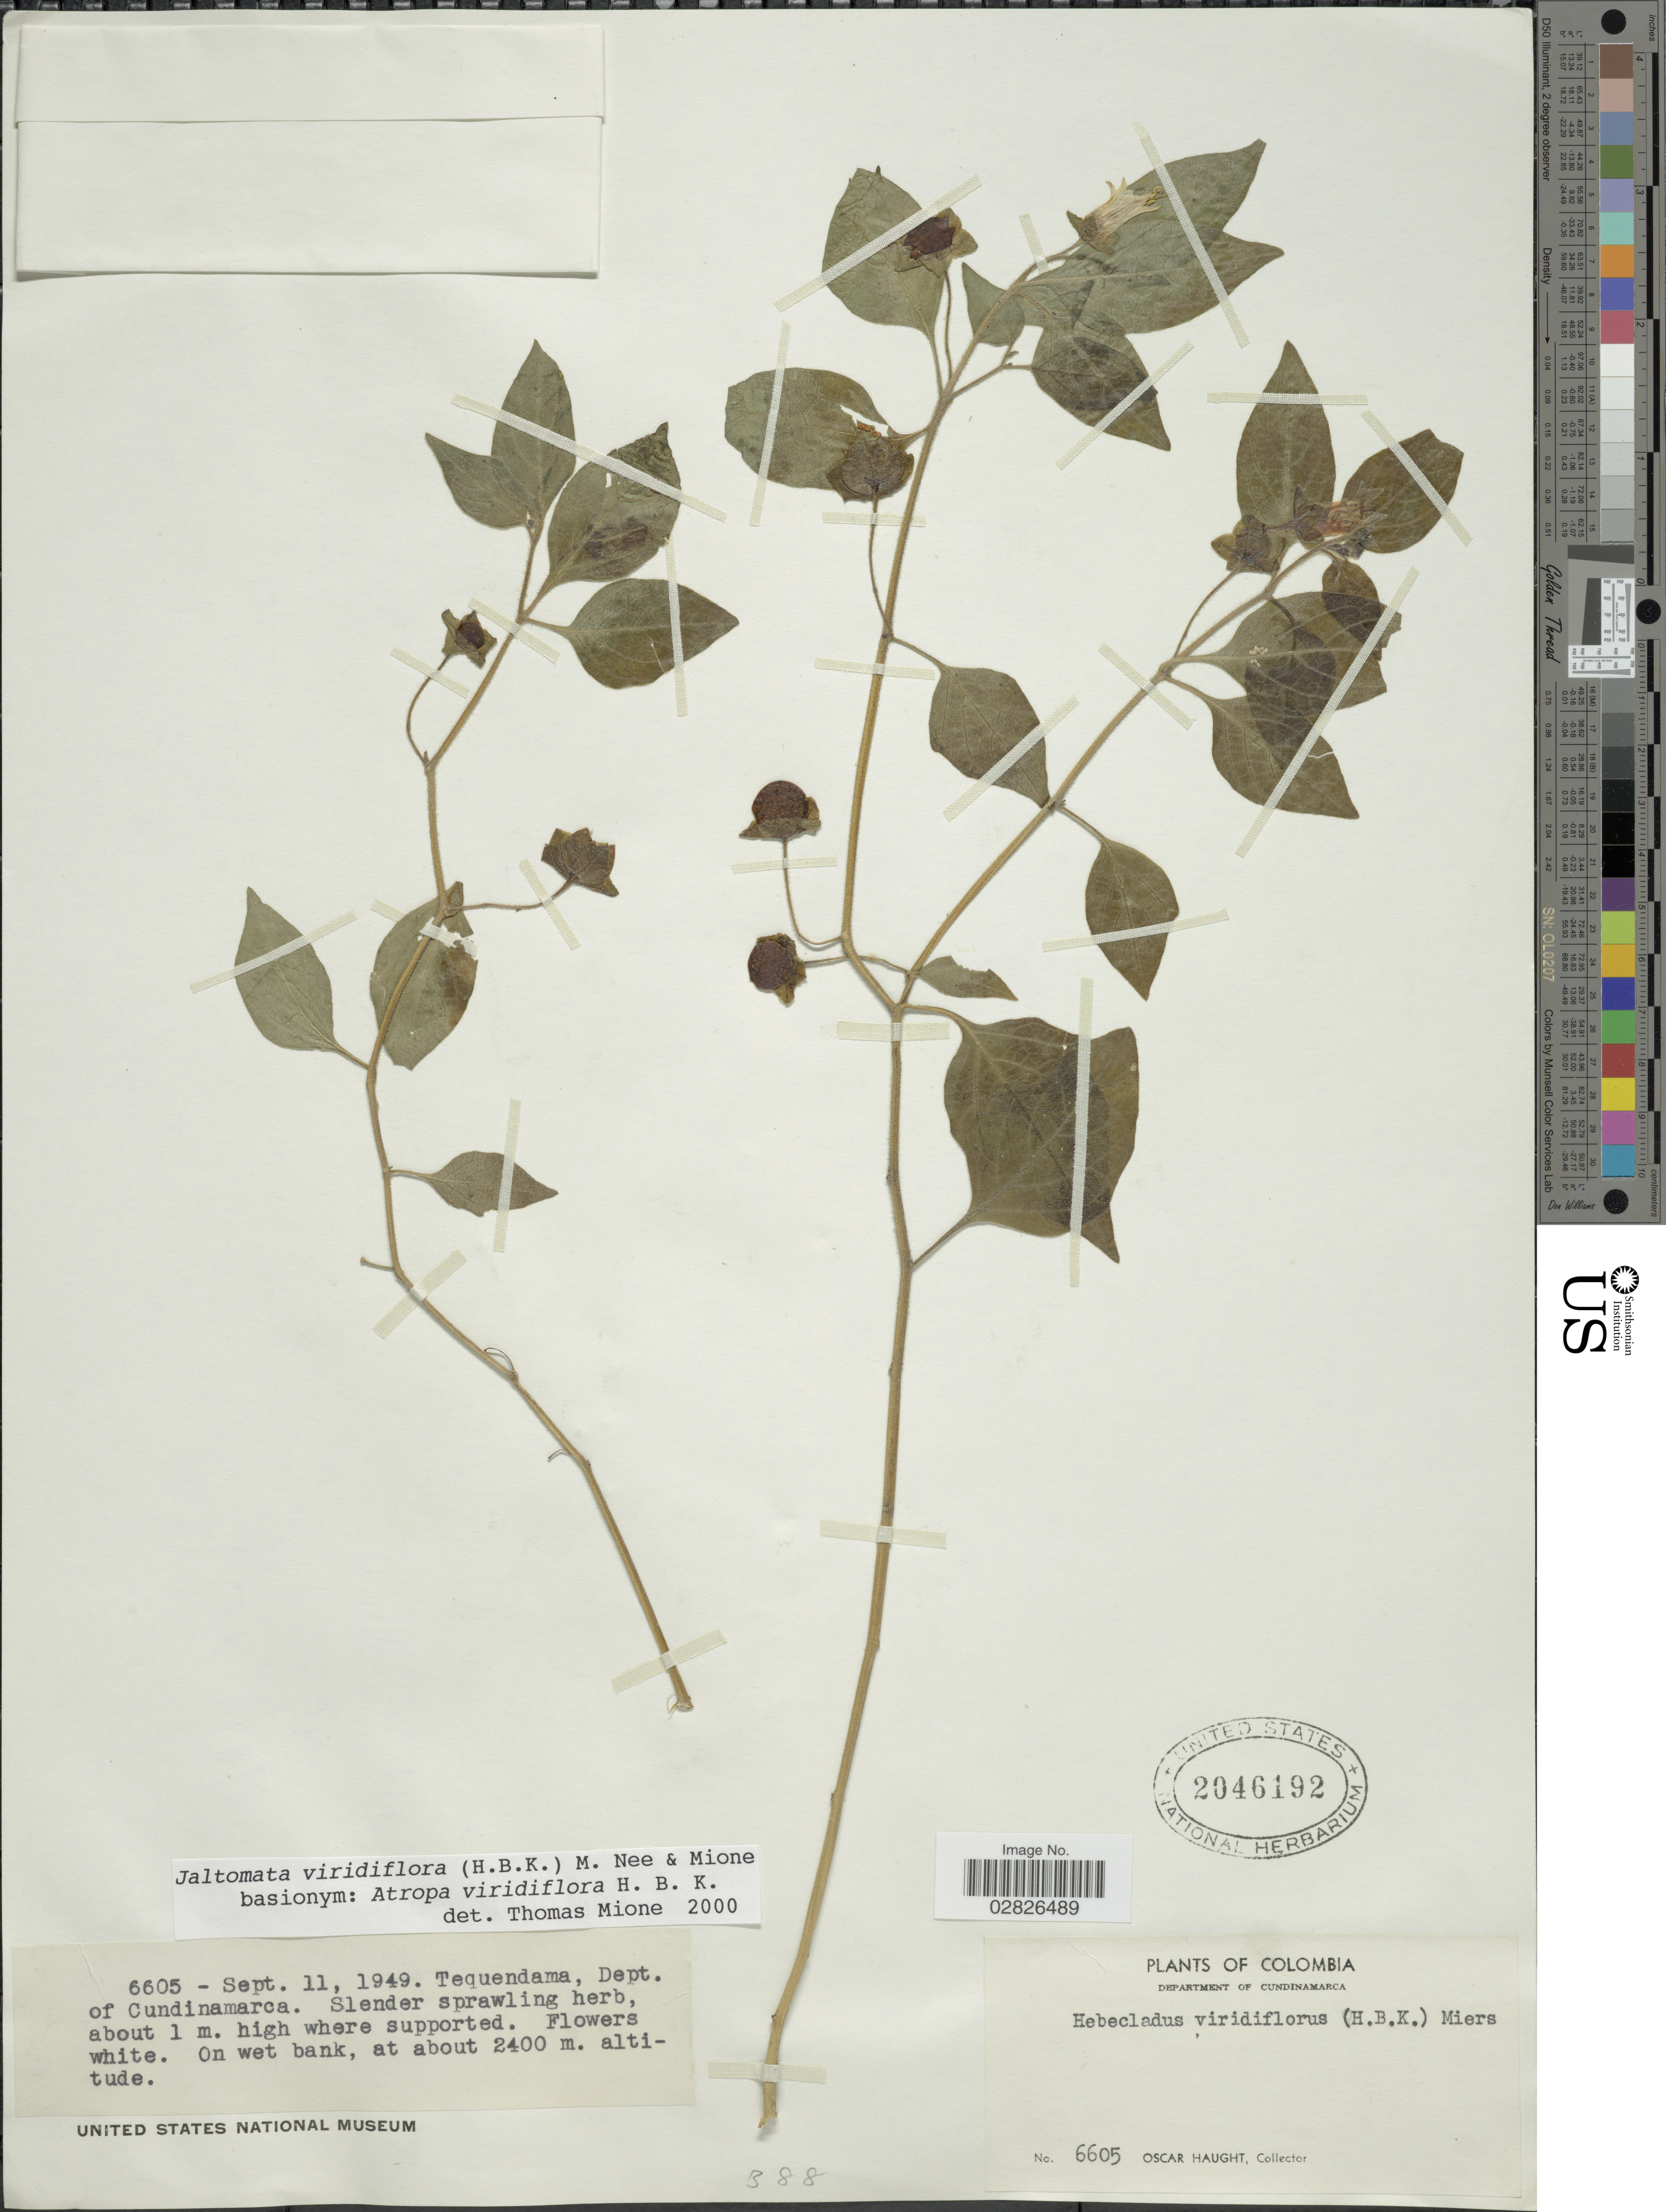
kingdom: Plantae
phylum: Tracheophyta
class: Magnoliopsida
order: Solanales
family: Solanaceae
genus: Jaltomata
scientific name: Jaltomata virdiflora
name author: (Kunth) M. Nee & Mione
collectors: O. L. Haught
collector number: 6605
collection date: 1949-09-11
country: Colombia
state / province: Cundinamarca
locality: Tequedama, Dept. of Cundinamarca.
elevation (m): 2400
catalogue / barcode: US 2046192